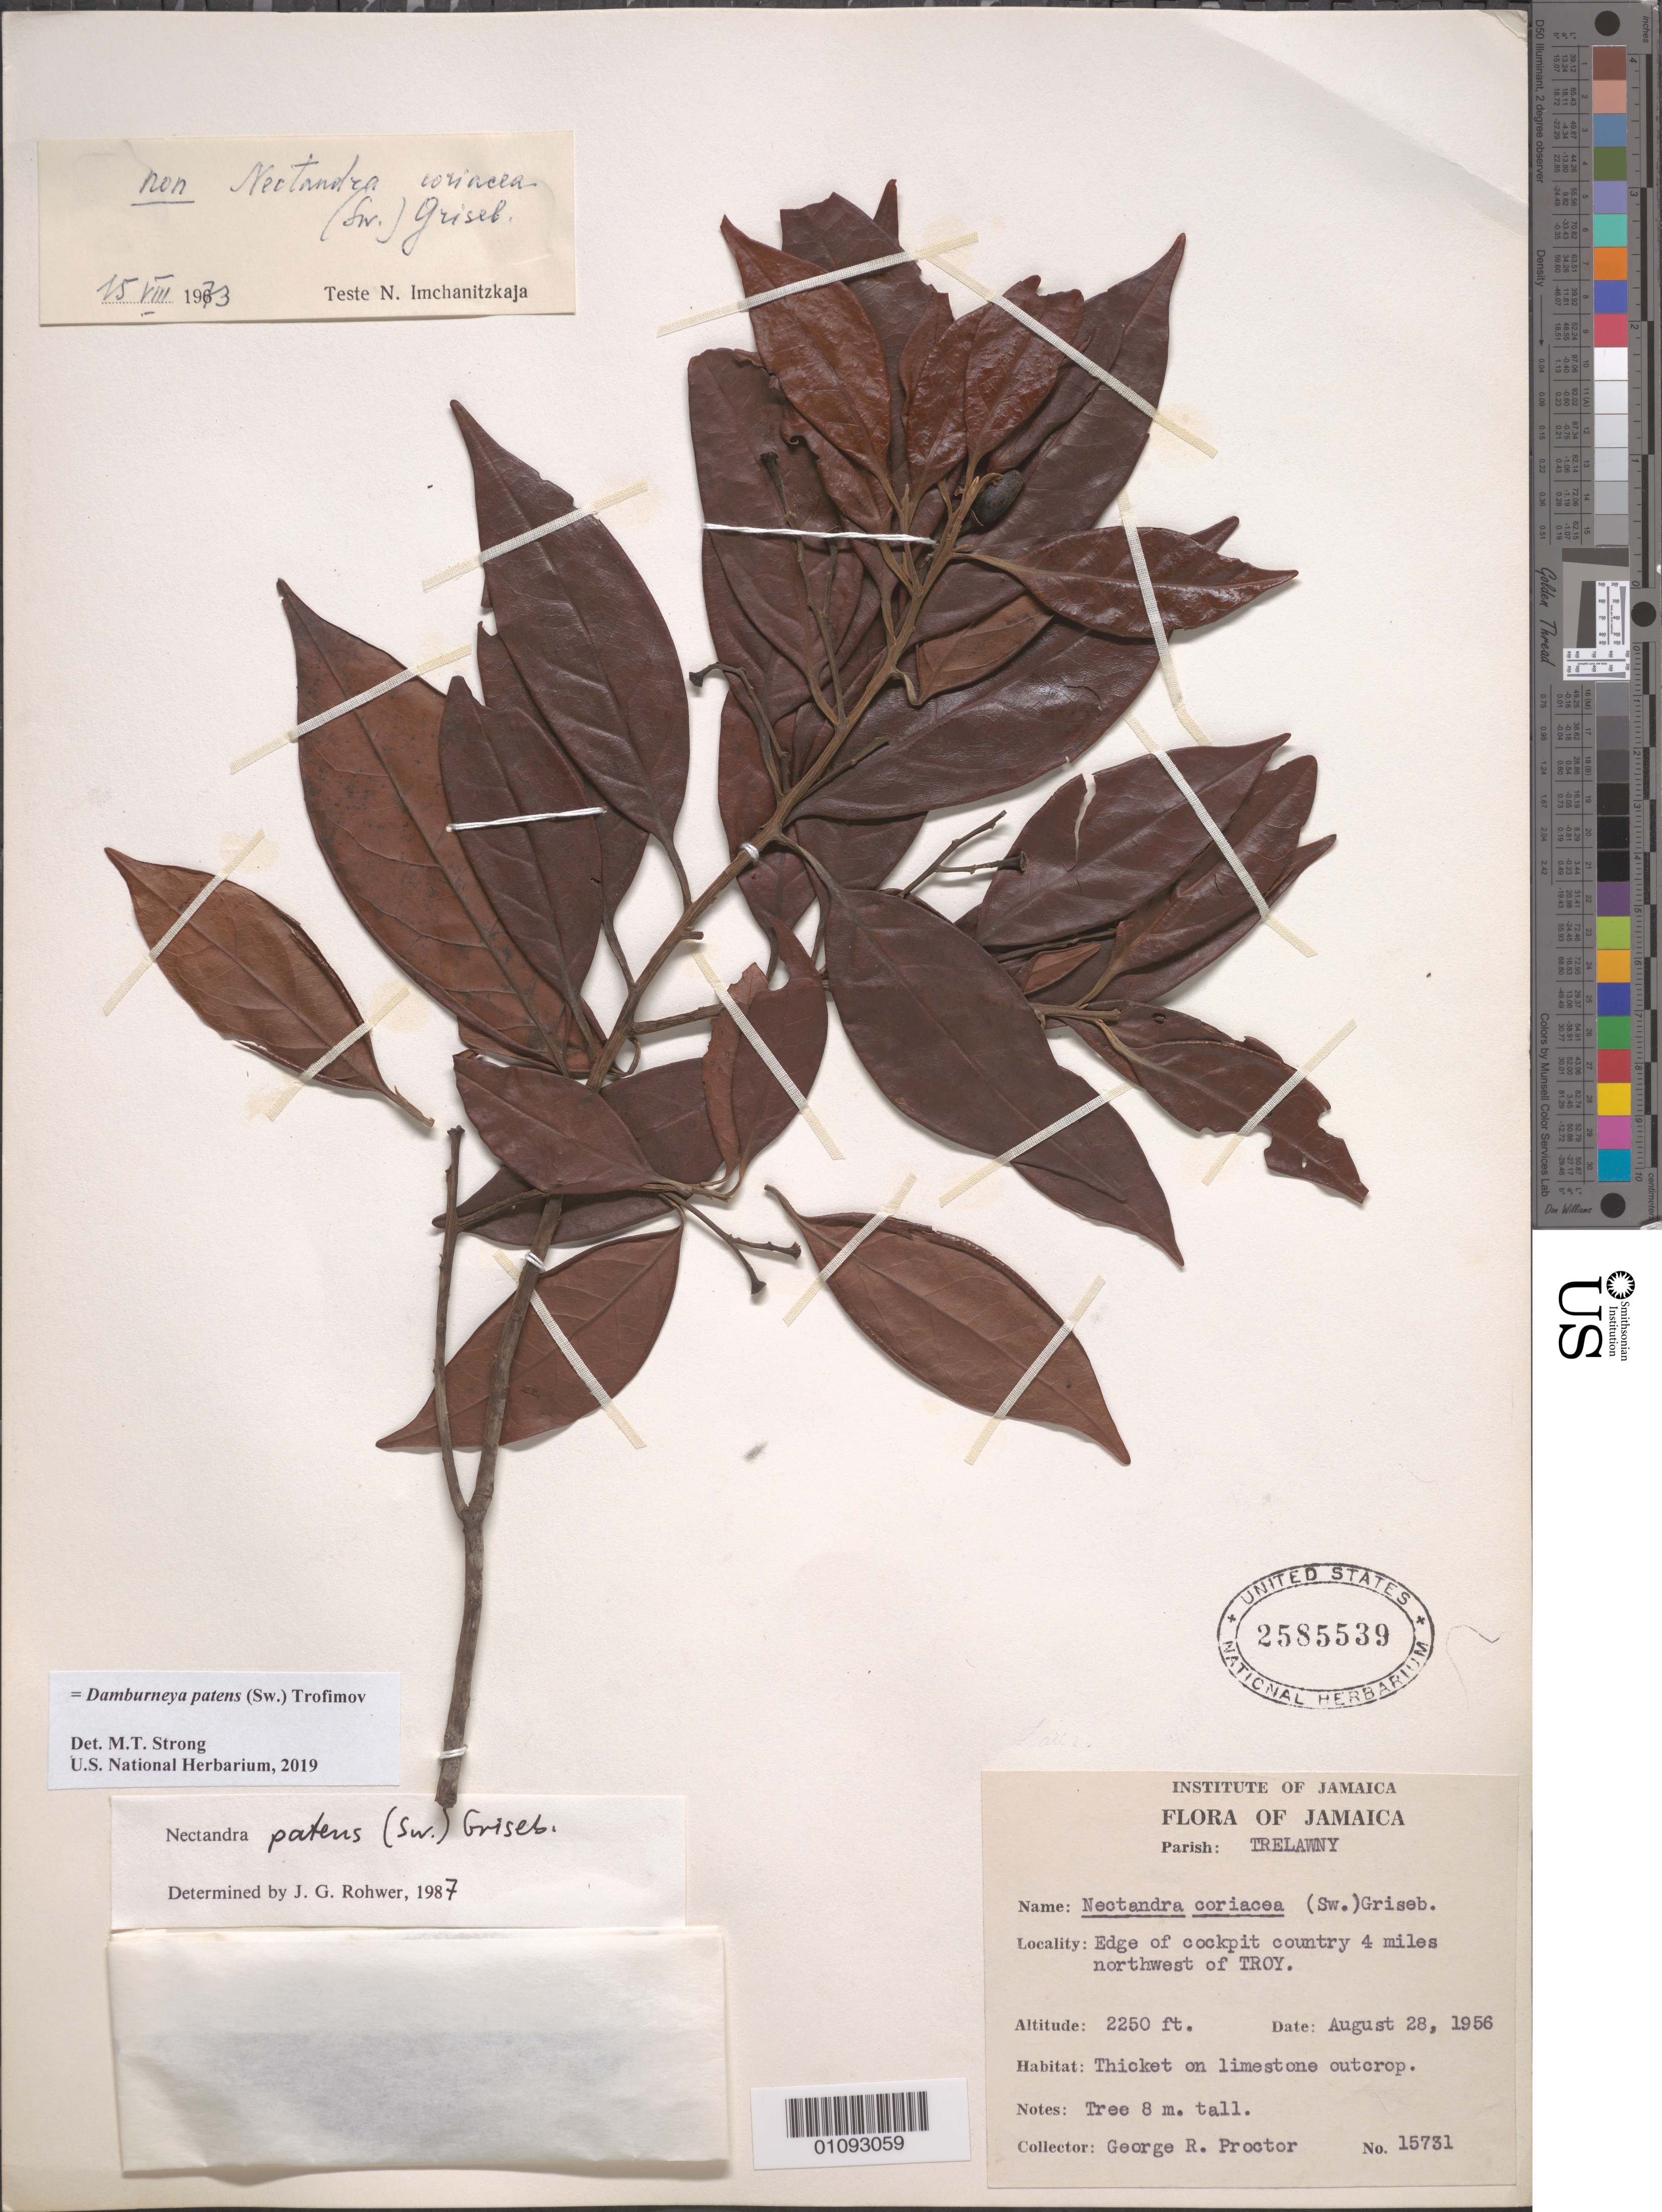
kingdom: Plantae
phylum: Tracheophyta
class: Magnoliopsida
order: Laurales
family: Lauraceae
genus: Damburneya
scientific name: Damburneya patens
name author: (Sw.) Trofimov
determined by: Strong, M. T., (US), Smithsonian Institution - National Museum of Natural History (UNITED STATES)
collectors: G. R. Proctor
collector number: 15731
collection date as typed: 28 Aug 1956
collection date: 1956-08-28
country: Jamaica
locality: NW of Troy.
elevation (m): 686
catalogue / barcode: US 2585539